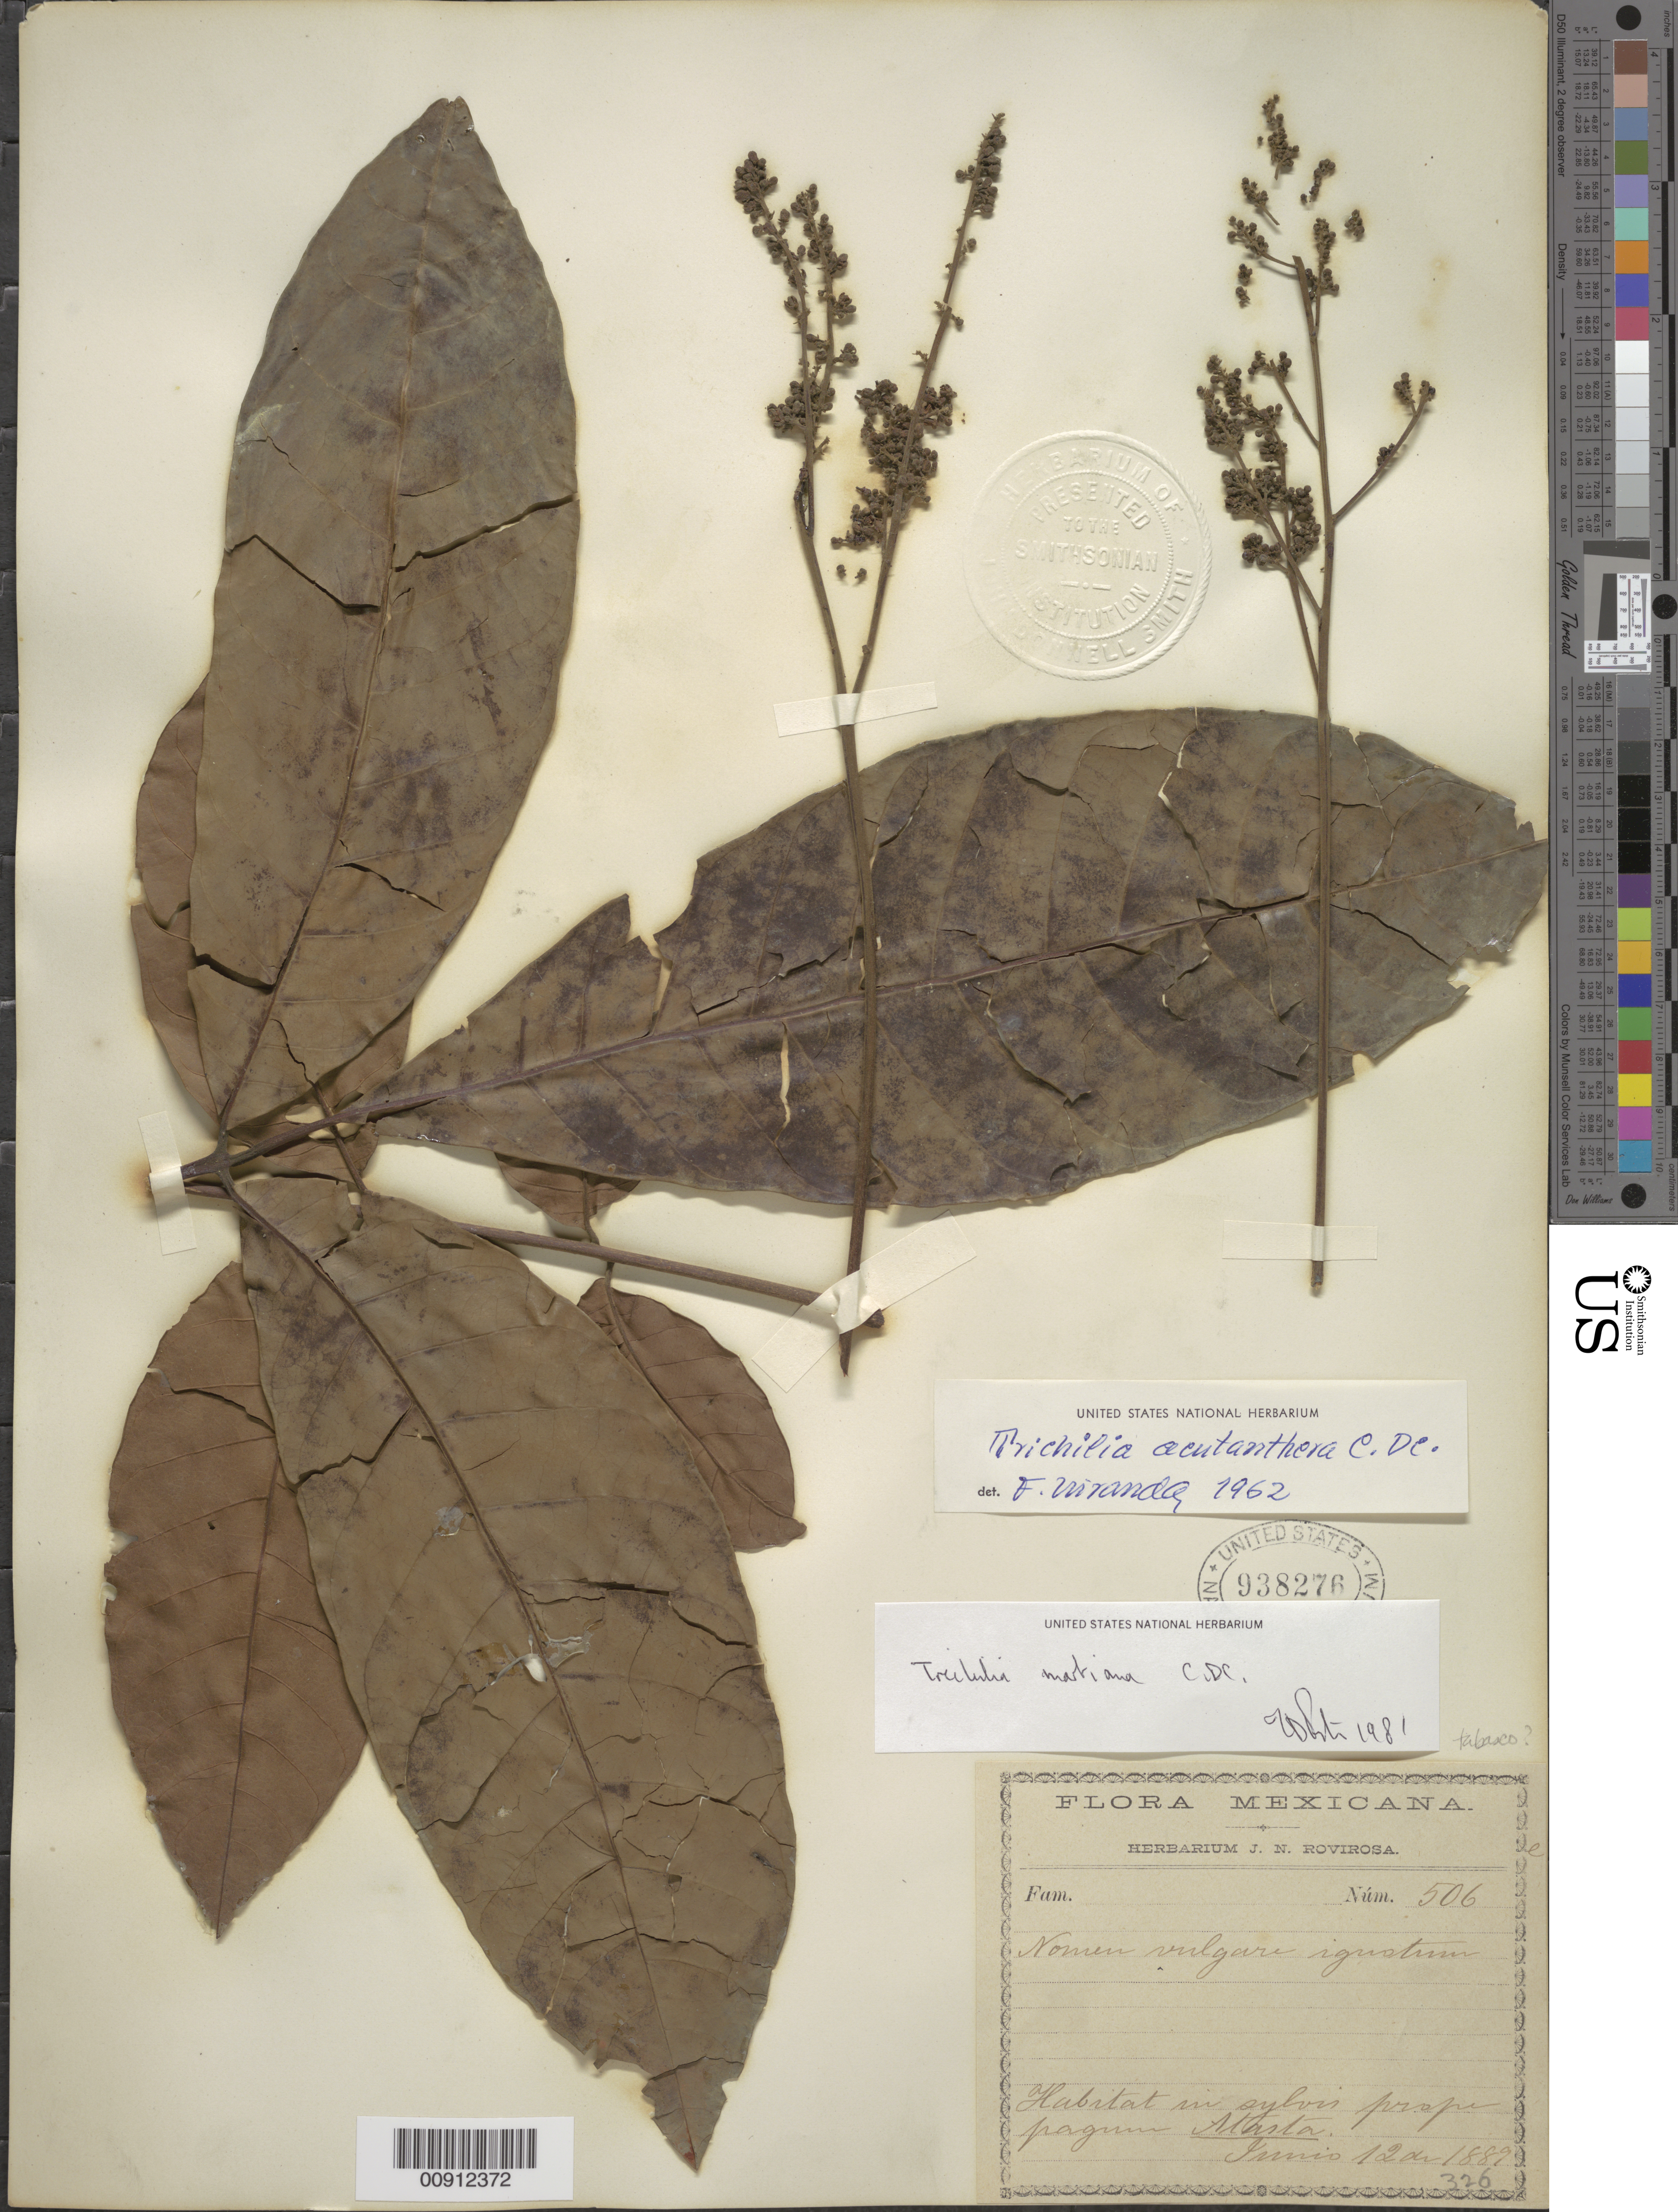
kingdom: Plantae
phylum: Tracheophyta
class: Magnoliopsida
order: Sapindales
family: Meliaceae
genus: Trichilia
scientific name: Trichilia martiana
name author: C. DC.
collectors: J. N. Rovirosa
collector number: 506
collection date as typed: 12 Jun 1889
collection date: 1889-06-12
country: Mexico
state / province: Tabasco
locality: Prope pagum Atasta.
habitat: In sylvis.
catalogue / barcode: US 938276